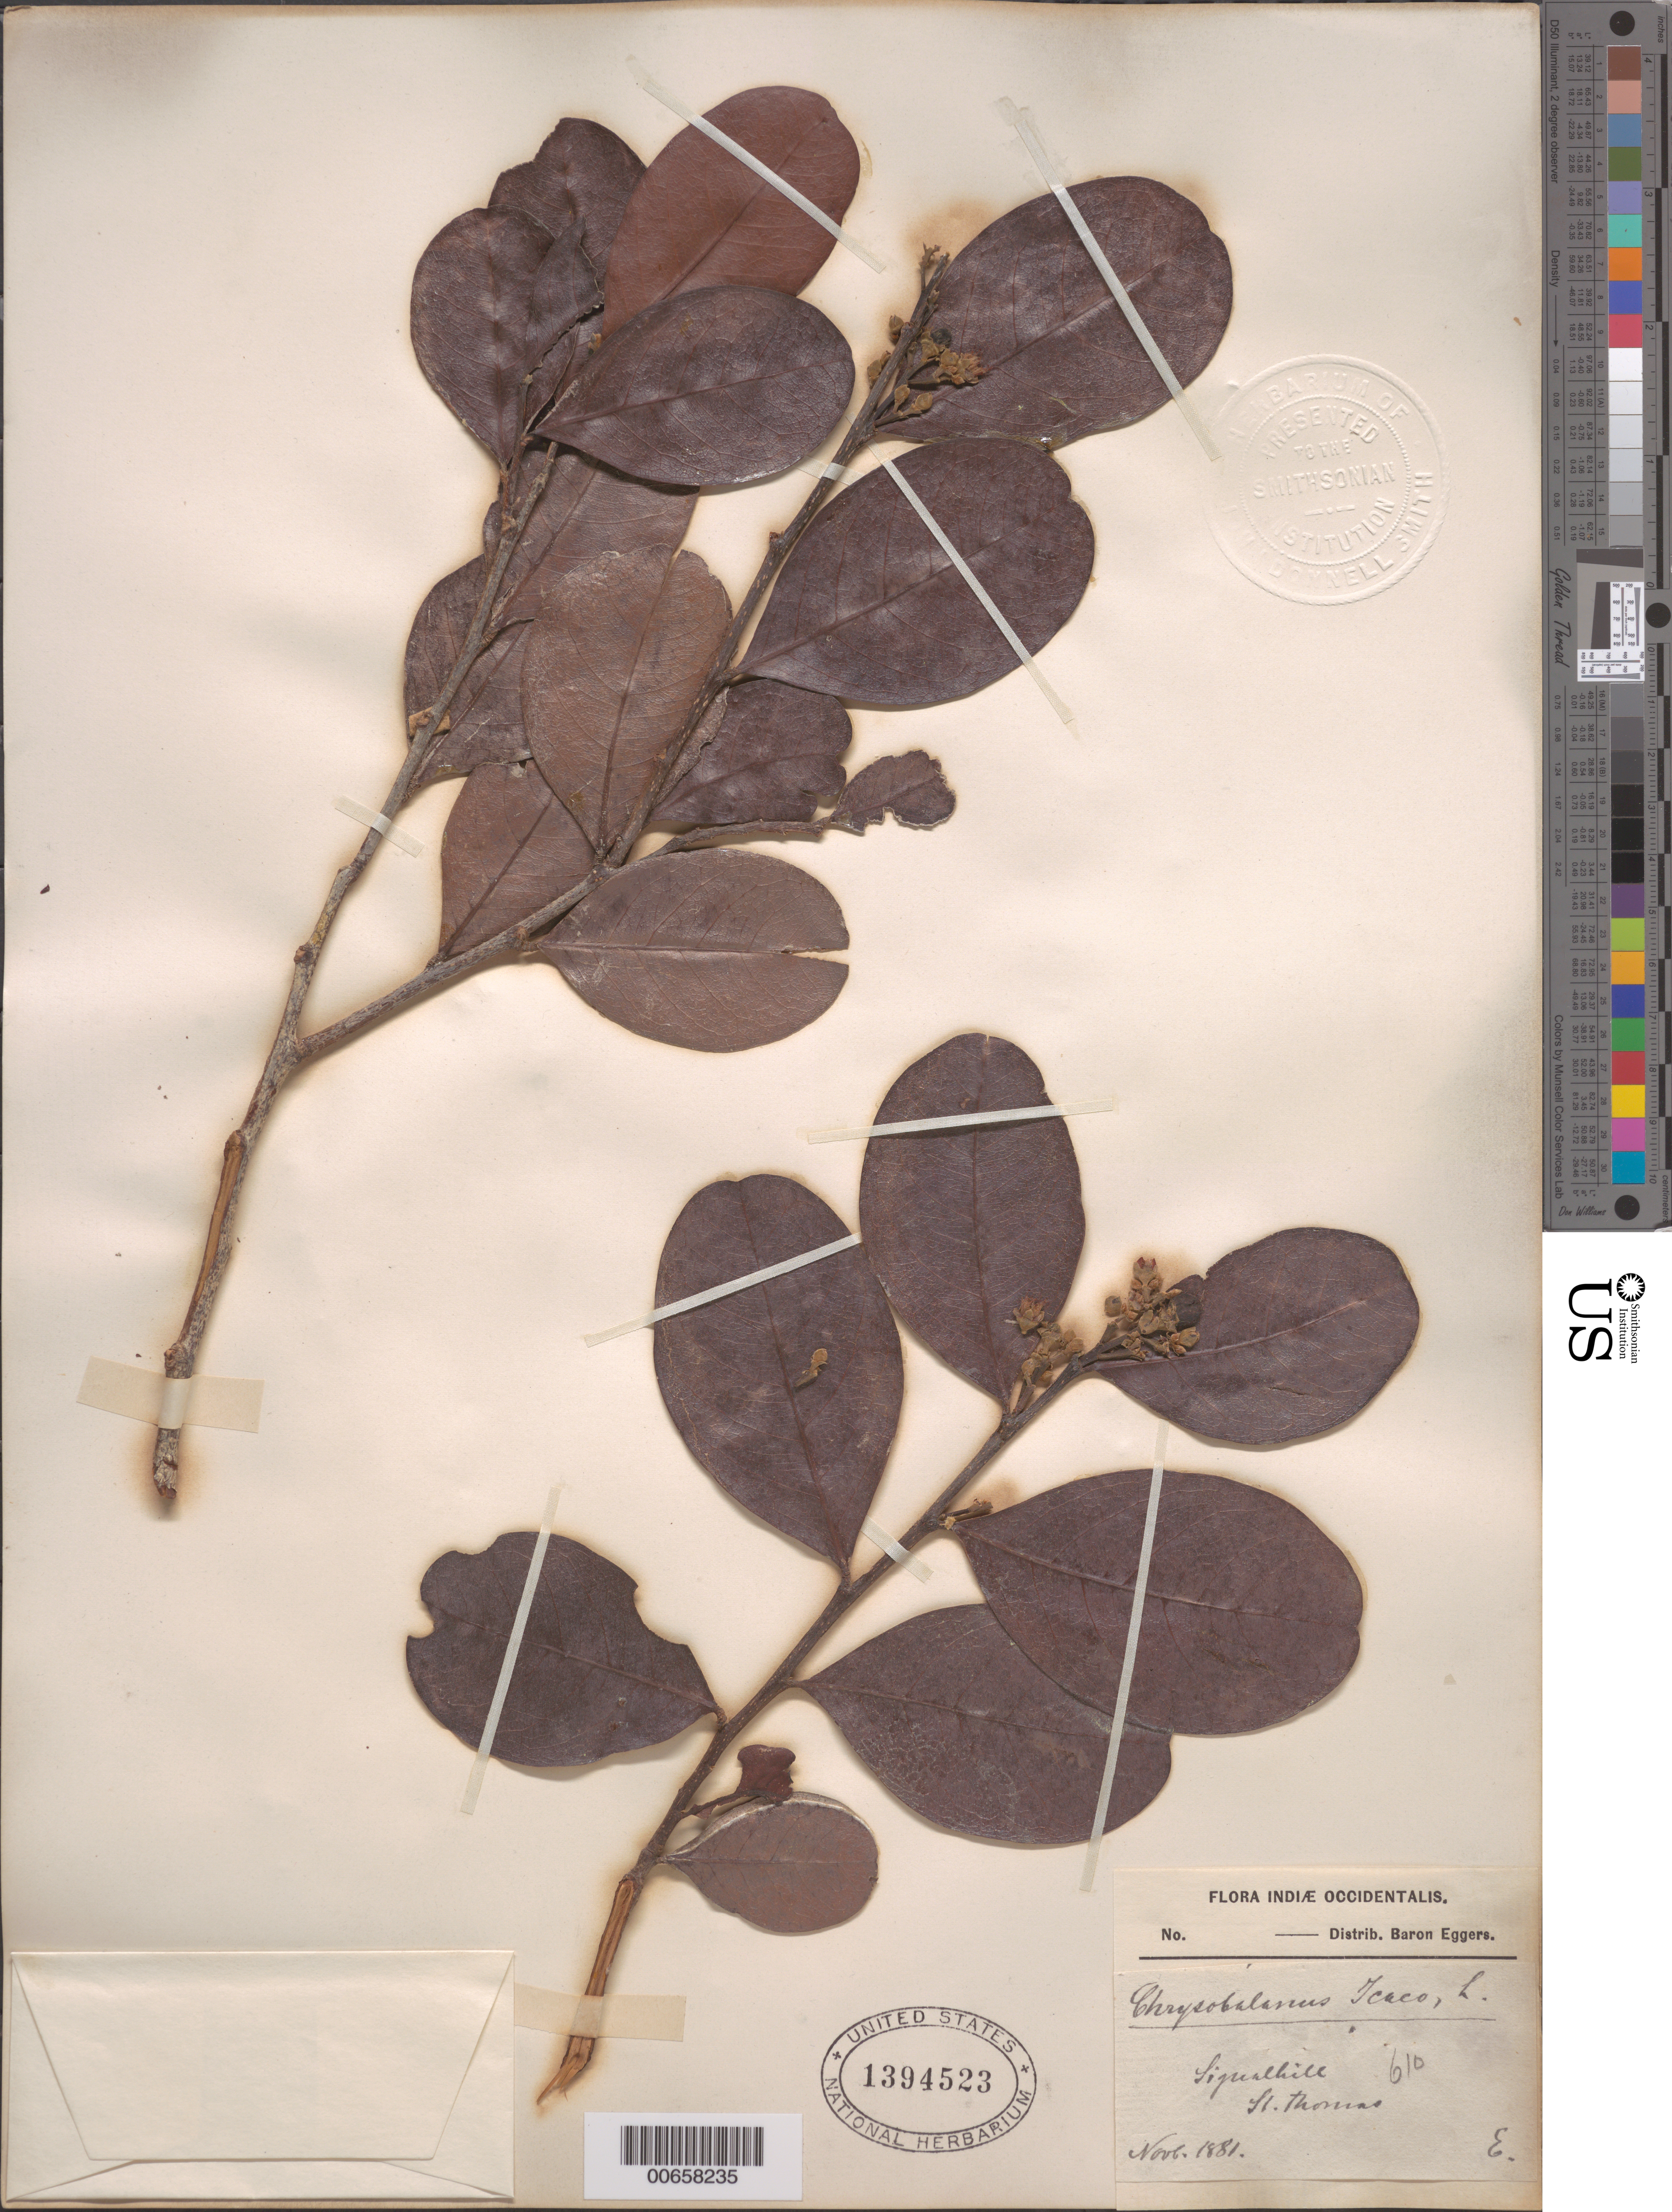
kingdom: Plantae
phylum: Tracheophyta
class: Magnoliopsida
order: Malpighiales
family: Chrysobalanaceae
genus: Chrysobalanus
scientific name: Chrysobalanus icaco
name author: L.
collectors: H. F. A. von Eggers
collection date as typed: Nov 1881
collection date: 1881-11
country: U.S. Virgin Islands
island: St. Thomas Island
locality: Ligualhill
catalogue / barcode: US 1394523